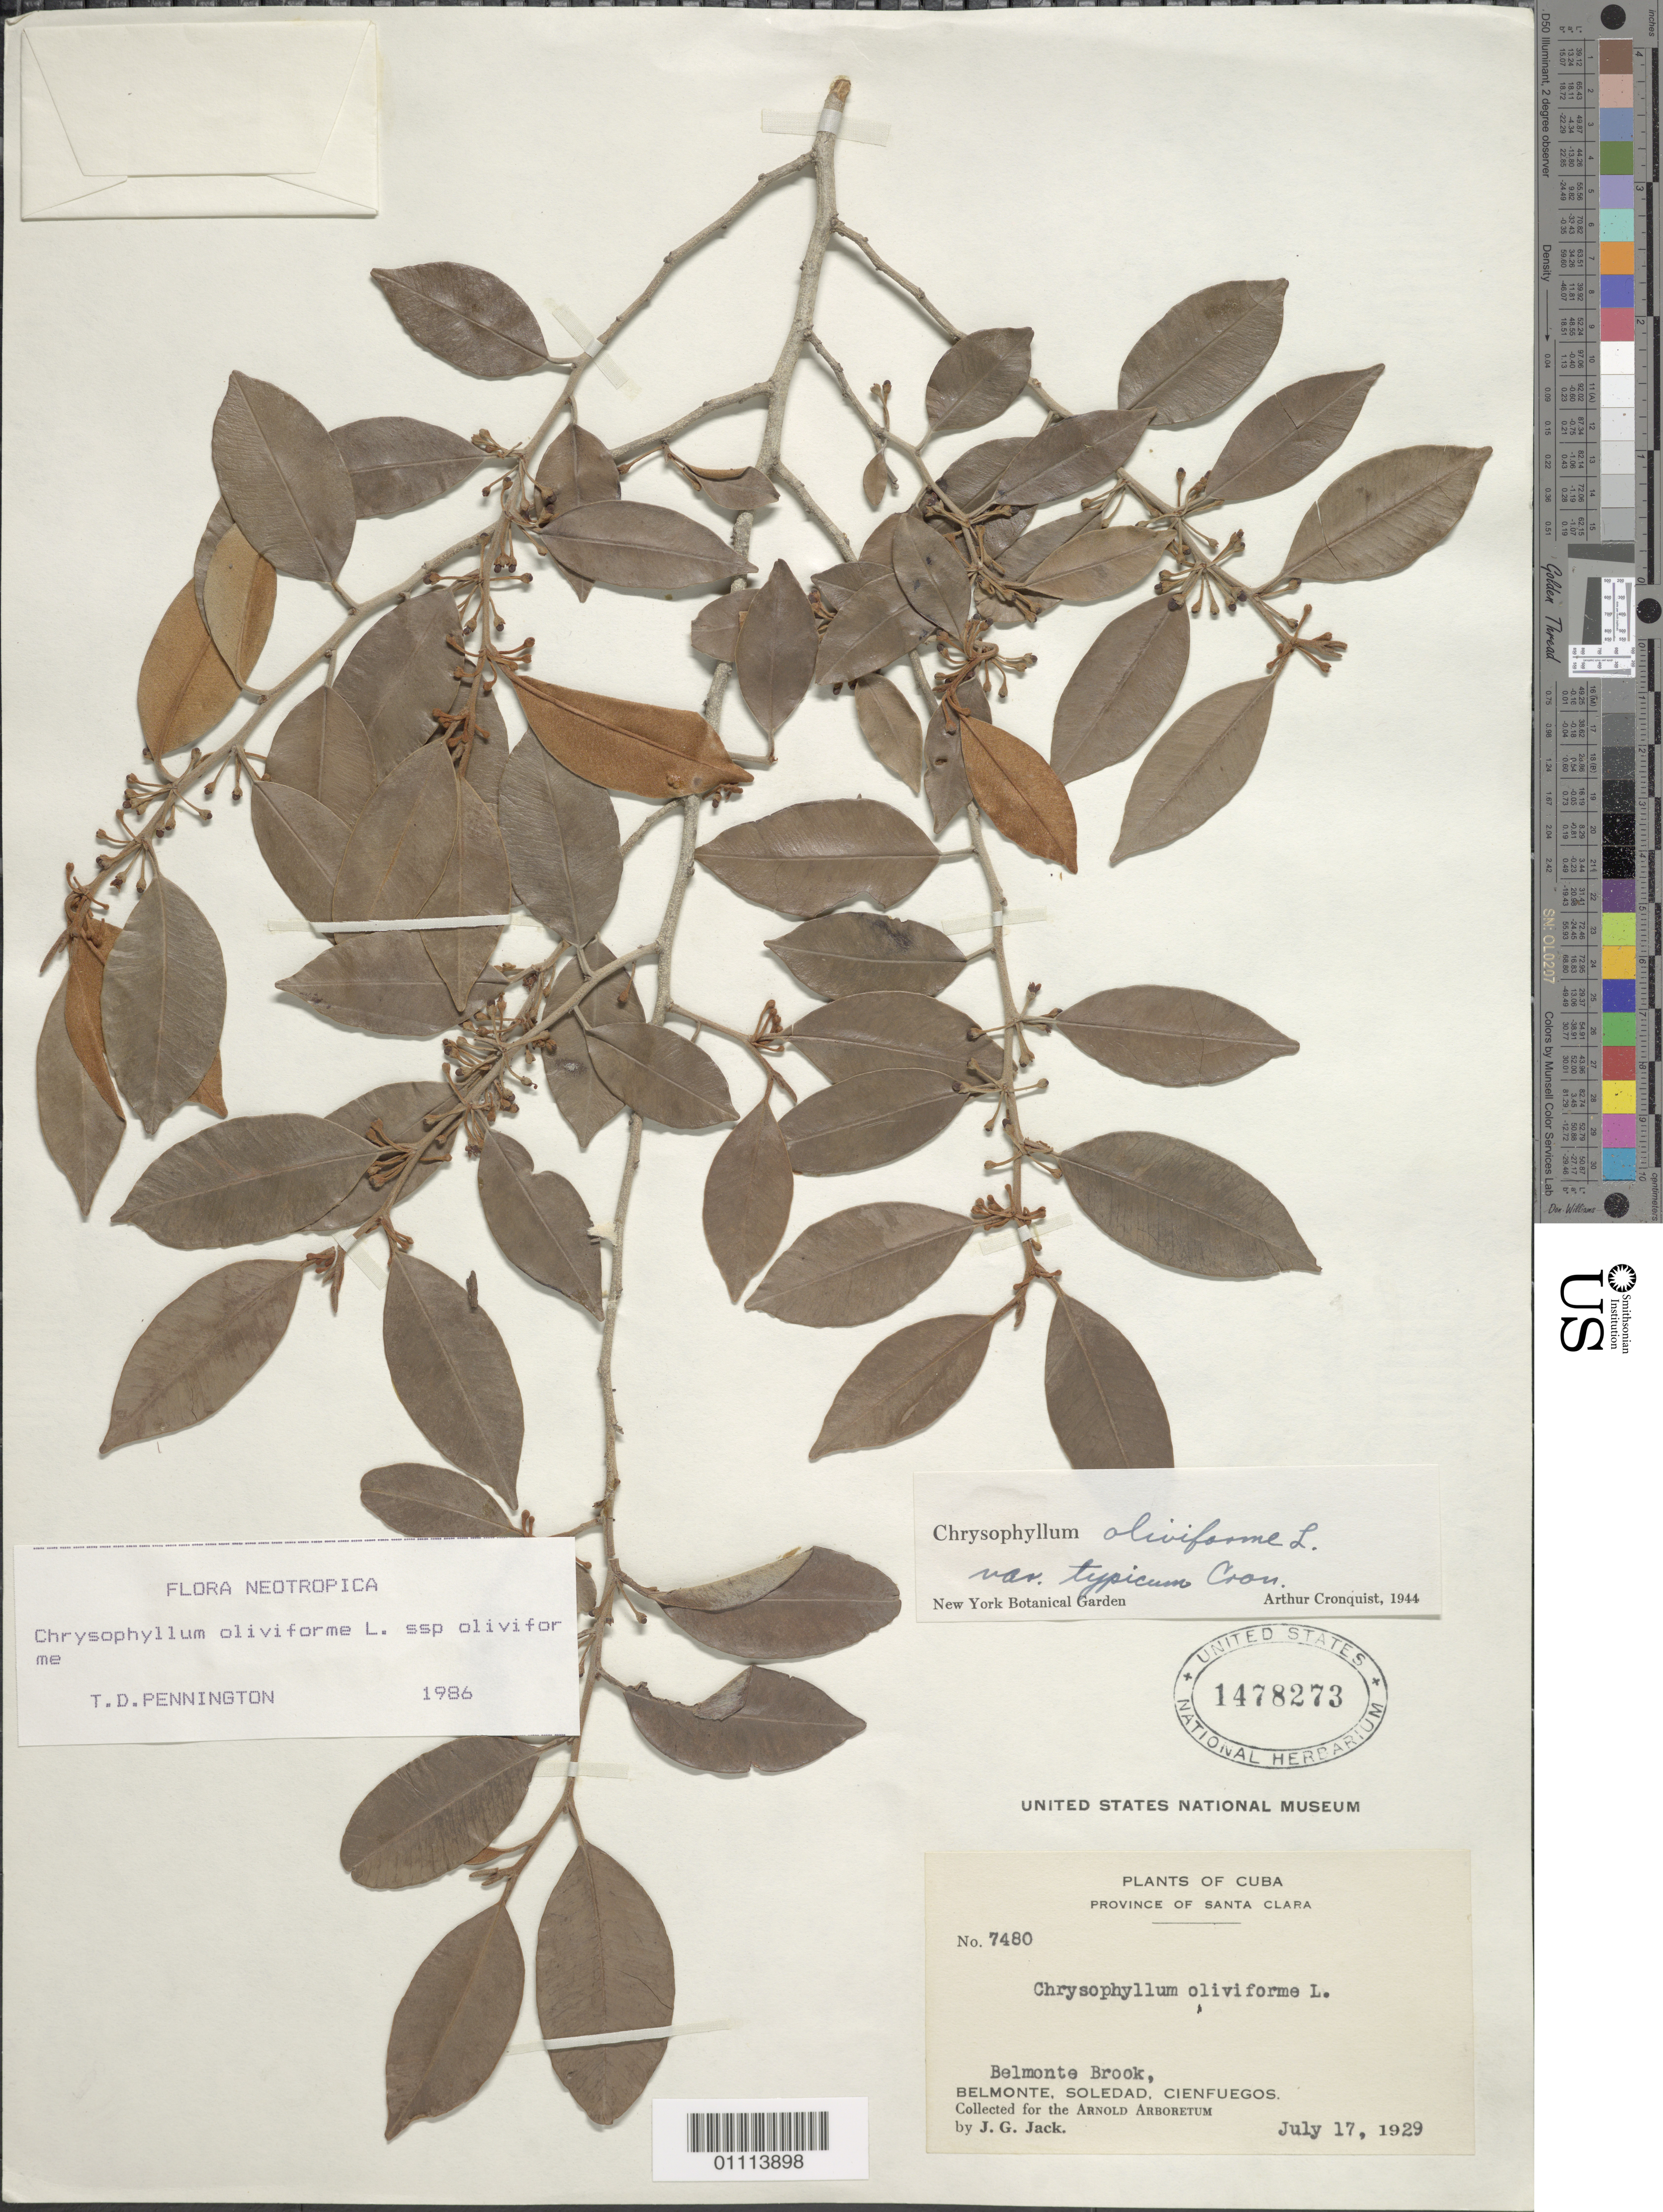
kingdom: Plantae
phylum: Tracheophyta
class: Magnoliopsida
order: Ericales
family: Sapotaceae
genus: Chrysophyllum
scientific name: Chrysophyllum oliviforme subsp. oliviforme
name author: L.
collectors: J. G. Jack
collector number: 7480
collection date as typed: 17 Jul 1929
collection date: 1929-07-17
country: Cuba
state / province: Cienfuegos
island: Cuba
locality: Belmonte Brook, Belmonte, Soledad, Cienfuegos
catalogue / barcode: US 1478273